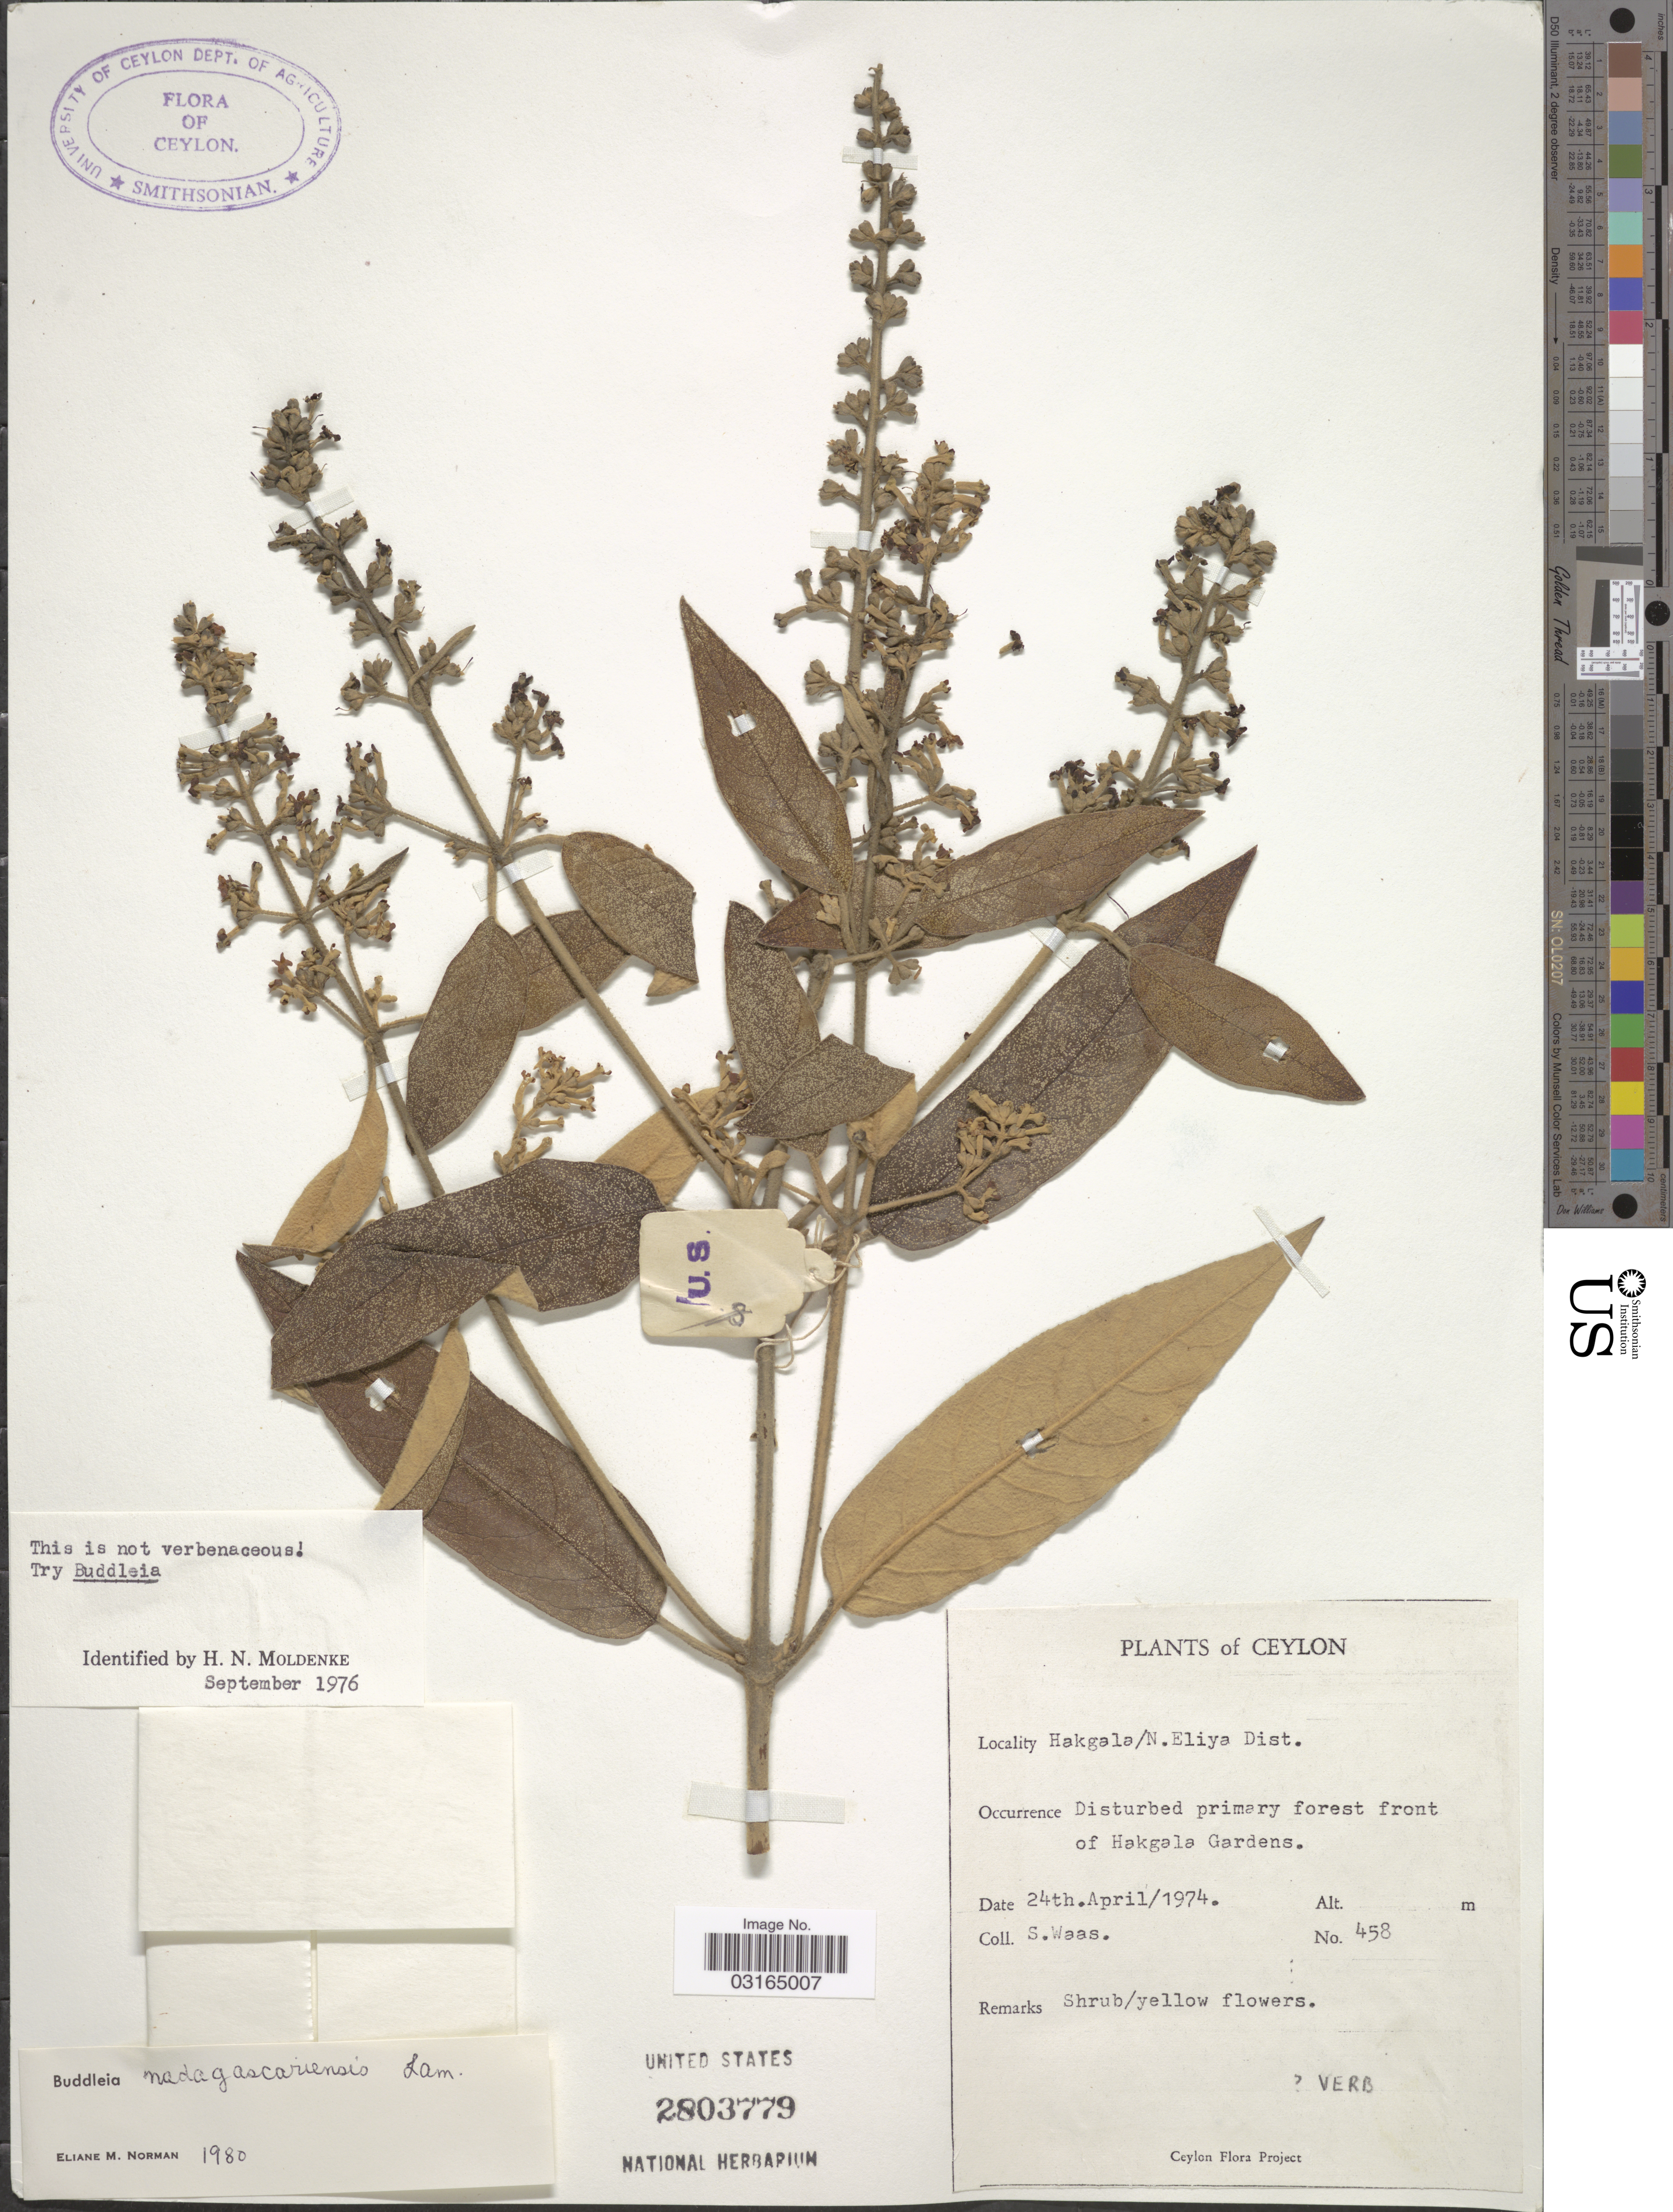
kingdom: Plantae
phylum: Tracheophyta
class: Magnoliopsida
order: Lamiales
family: Scrophulariaceae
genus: Buddleja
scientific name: Buddleja madagascariensis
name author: Lam.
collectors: S. Waas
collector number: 458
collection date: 1974-04-24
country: Sri Lanka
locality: Ceylon. Hakgala /N. Eliya Dist. Front of Hakgala Gardens.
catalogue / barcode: US 2803779